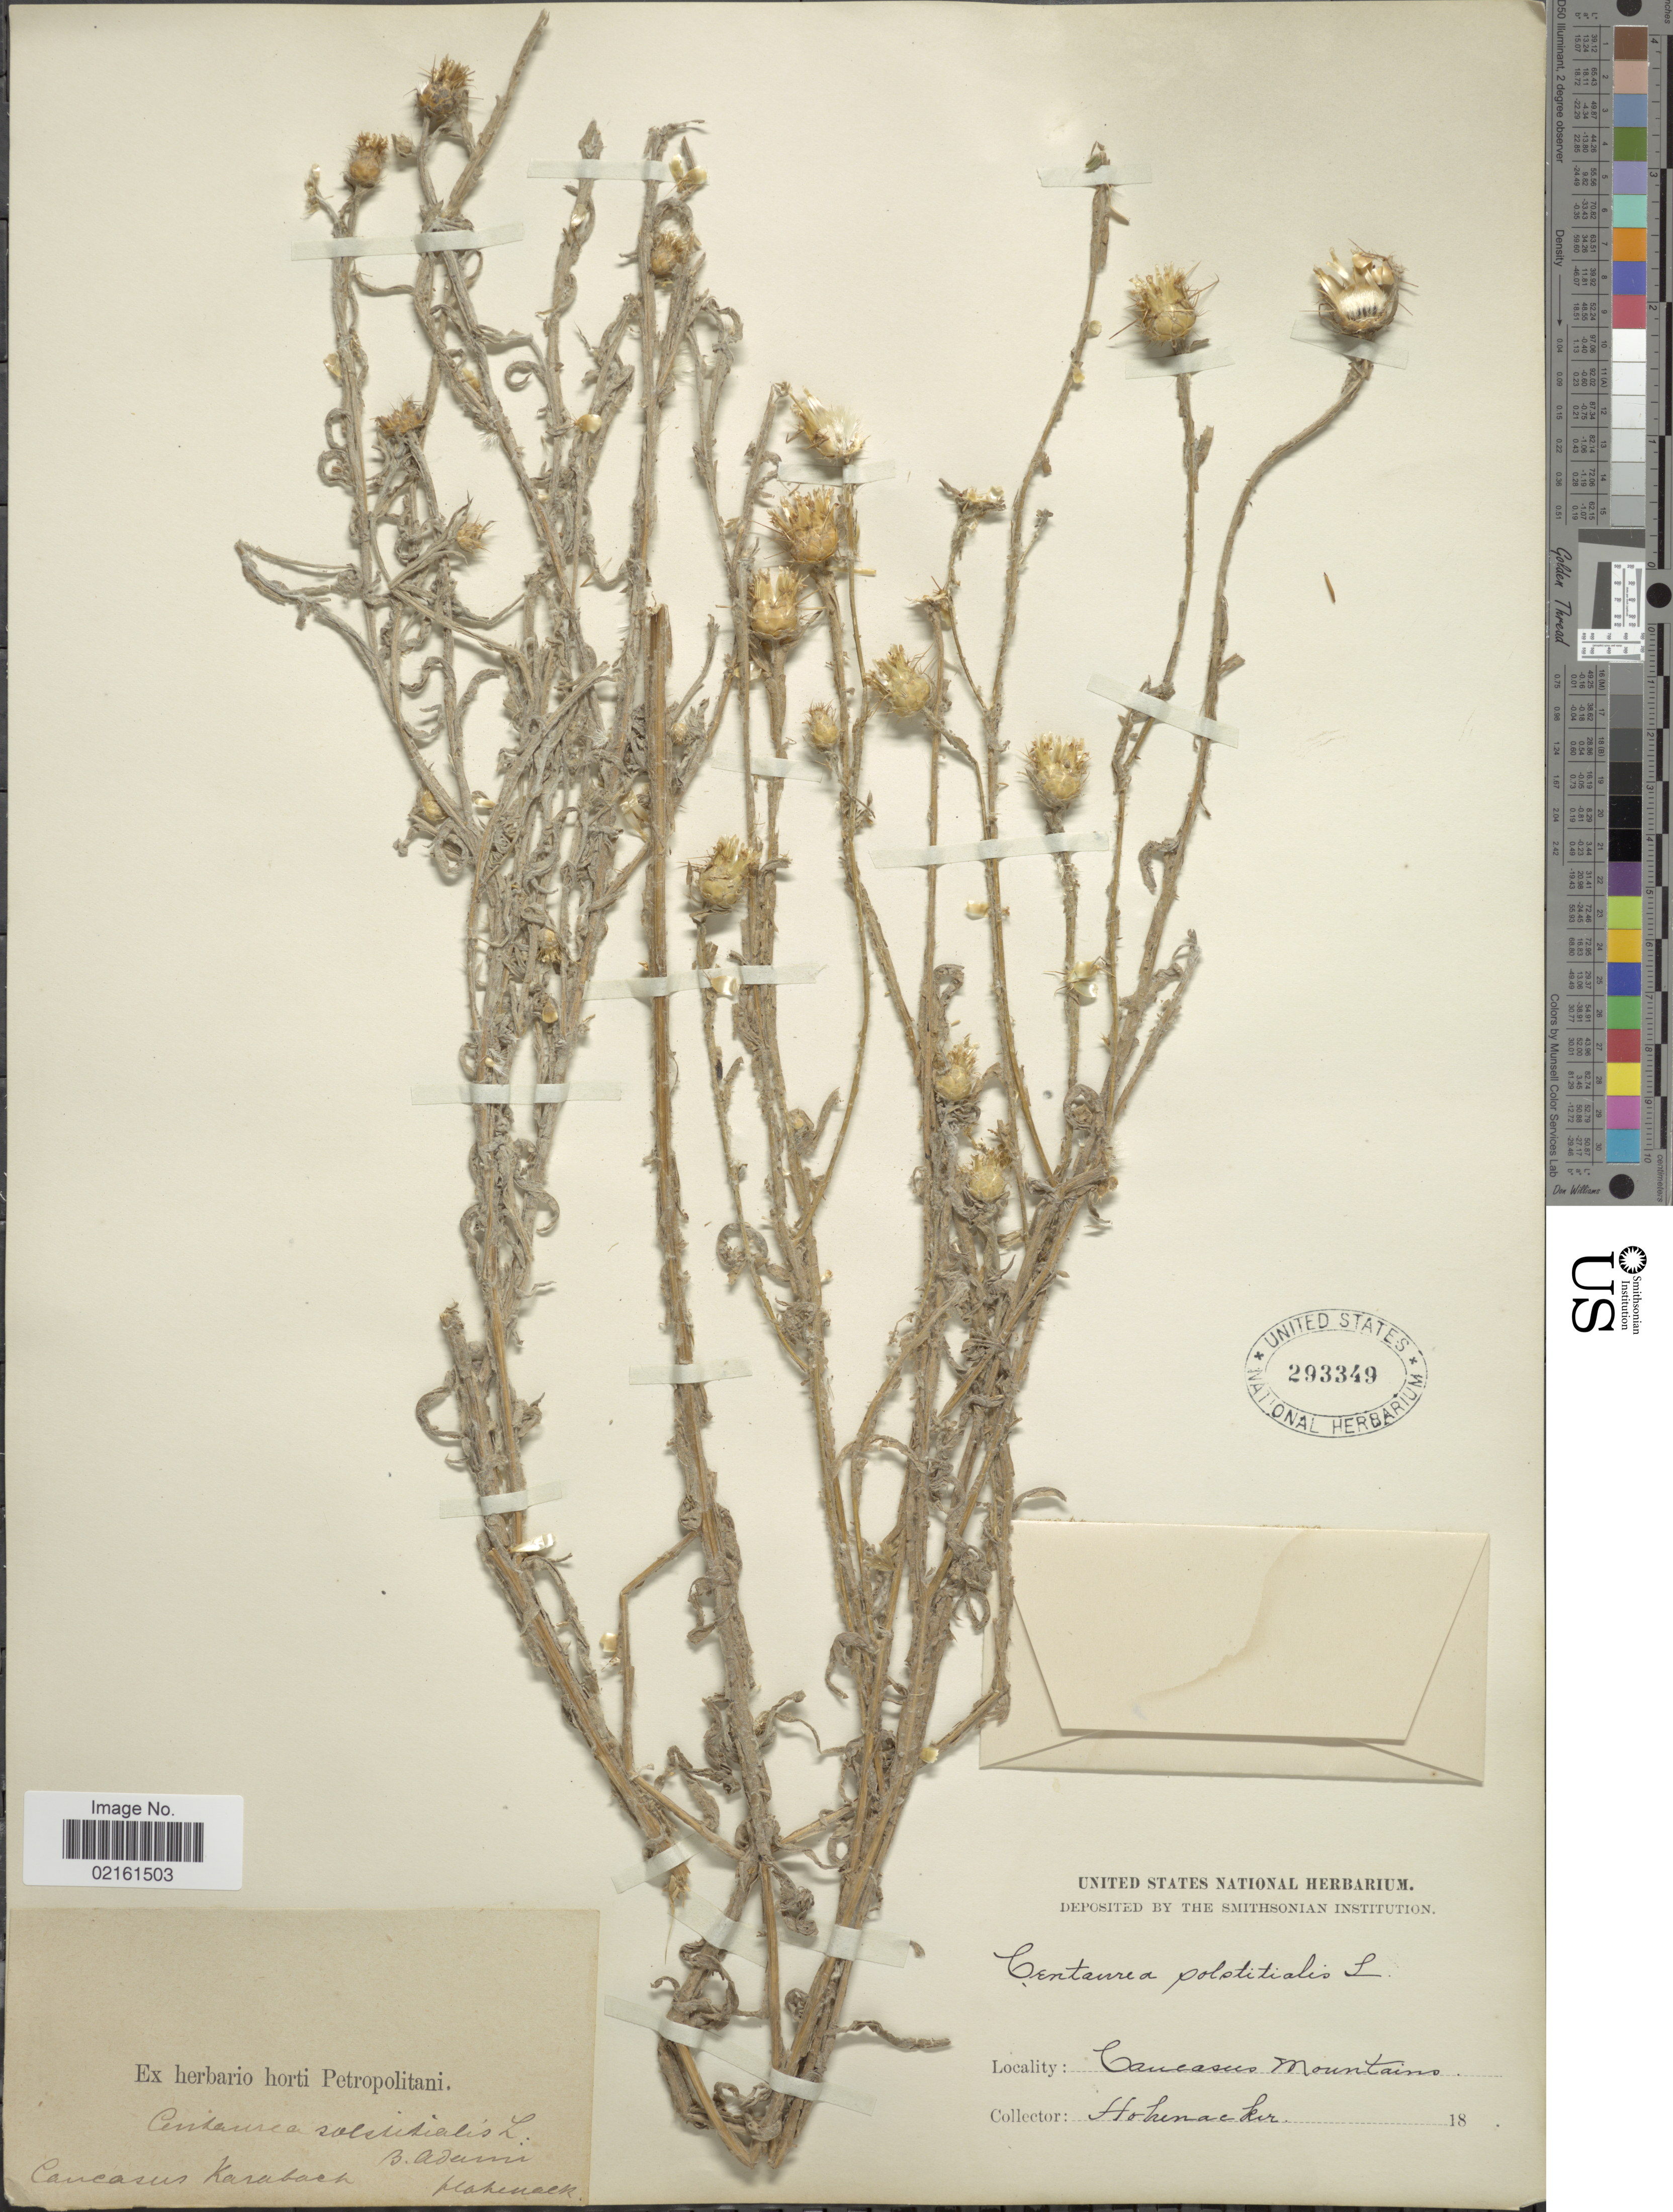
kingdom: Plantae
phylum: Tracheophyta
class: Magnoliopsida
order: Asterales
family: Asteraceae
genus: Centaurea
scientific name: Centaurea thuilliensis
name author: (Dostál) J. Duvign. & Lambinon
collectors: Hohenacker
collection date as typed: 18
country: Azerbaijan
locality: Caucasus Mountains, Caucasus, Karabach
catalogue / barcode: US 293349